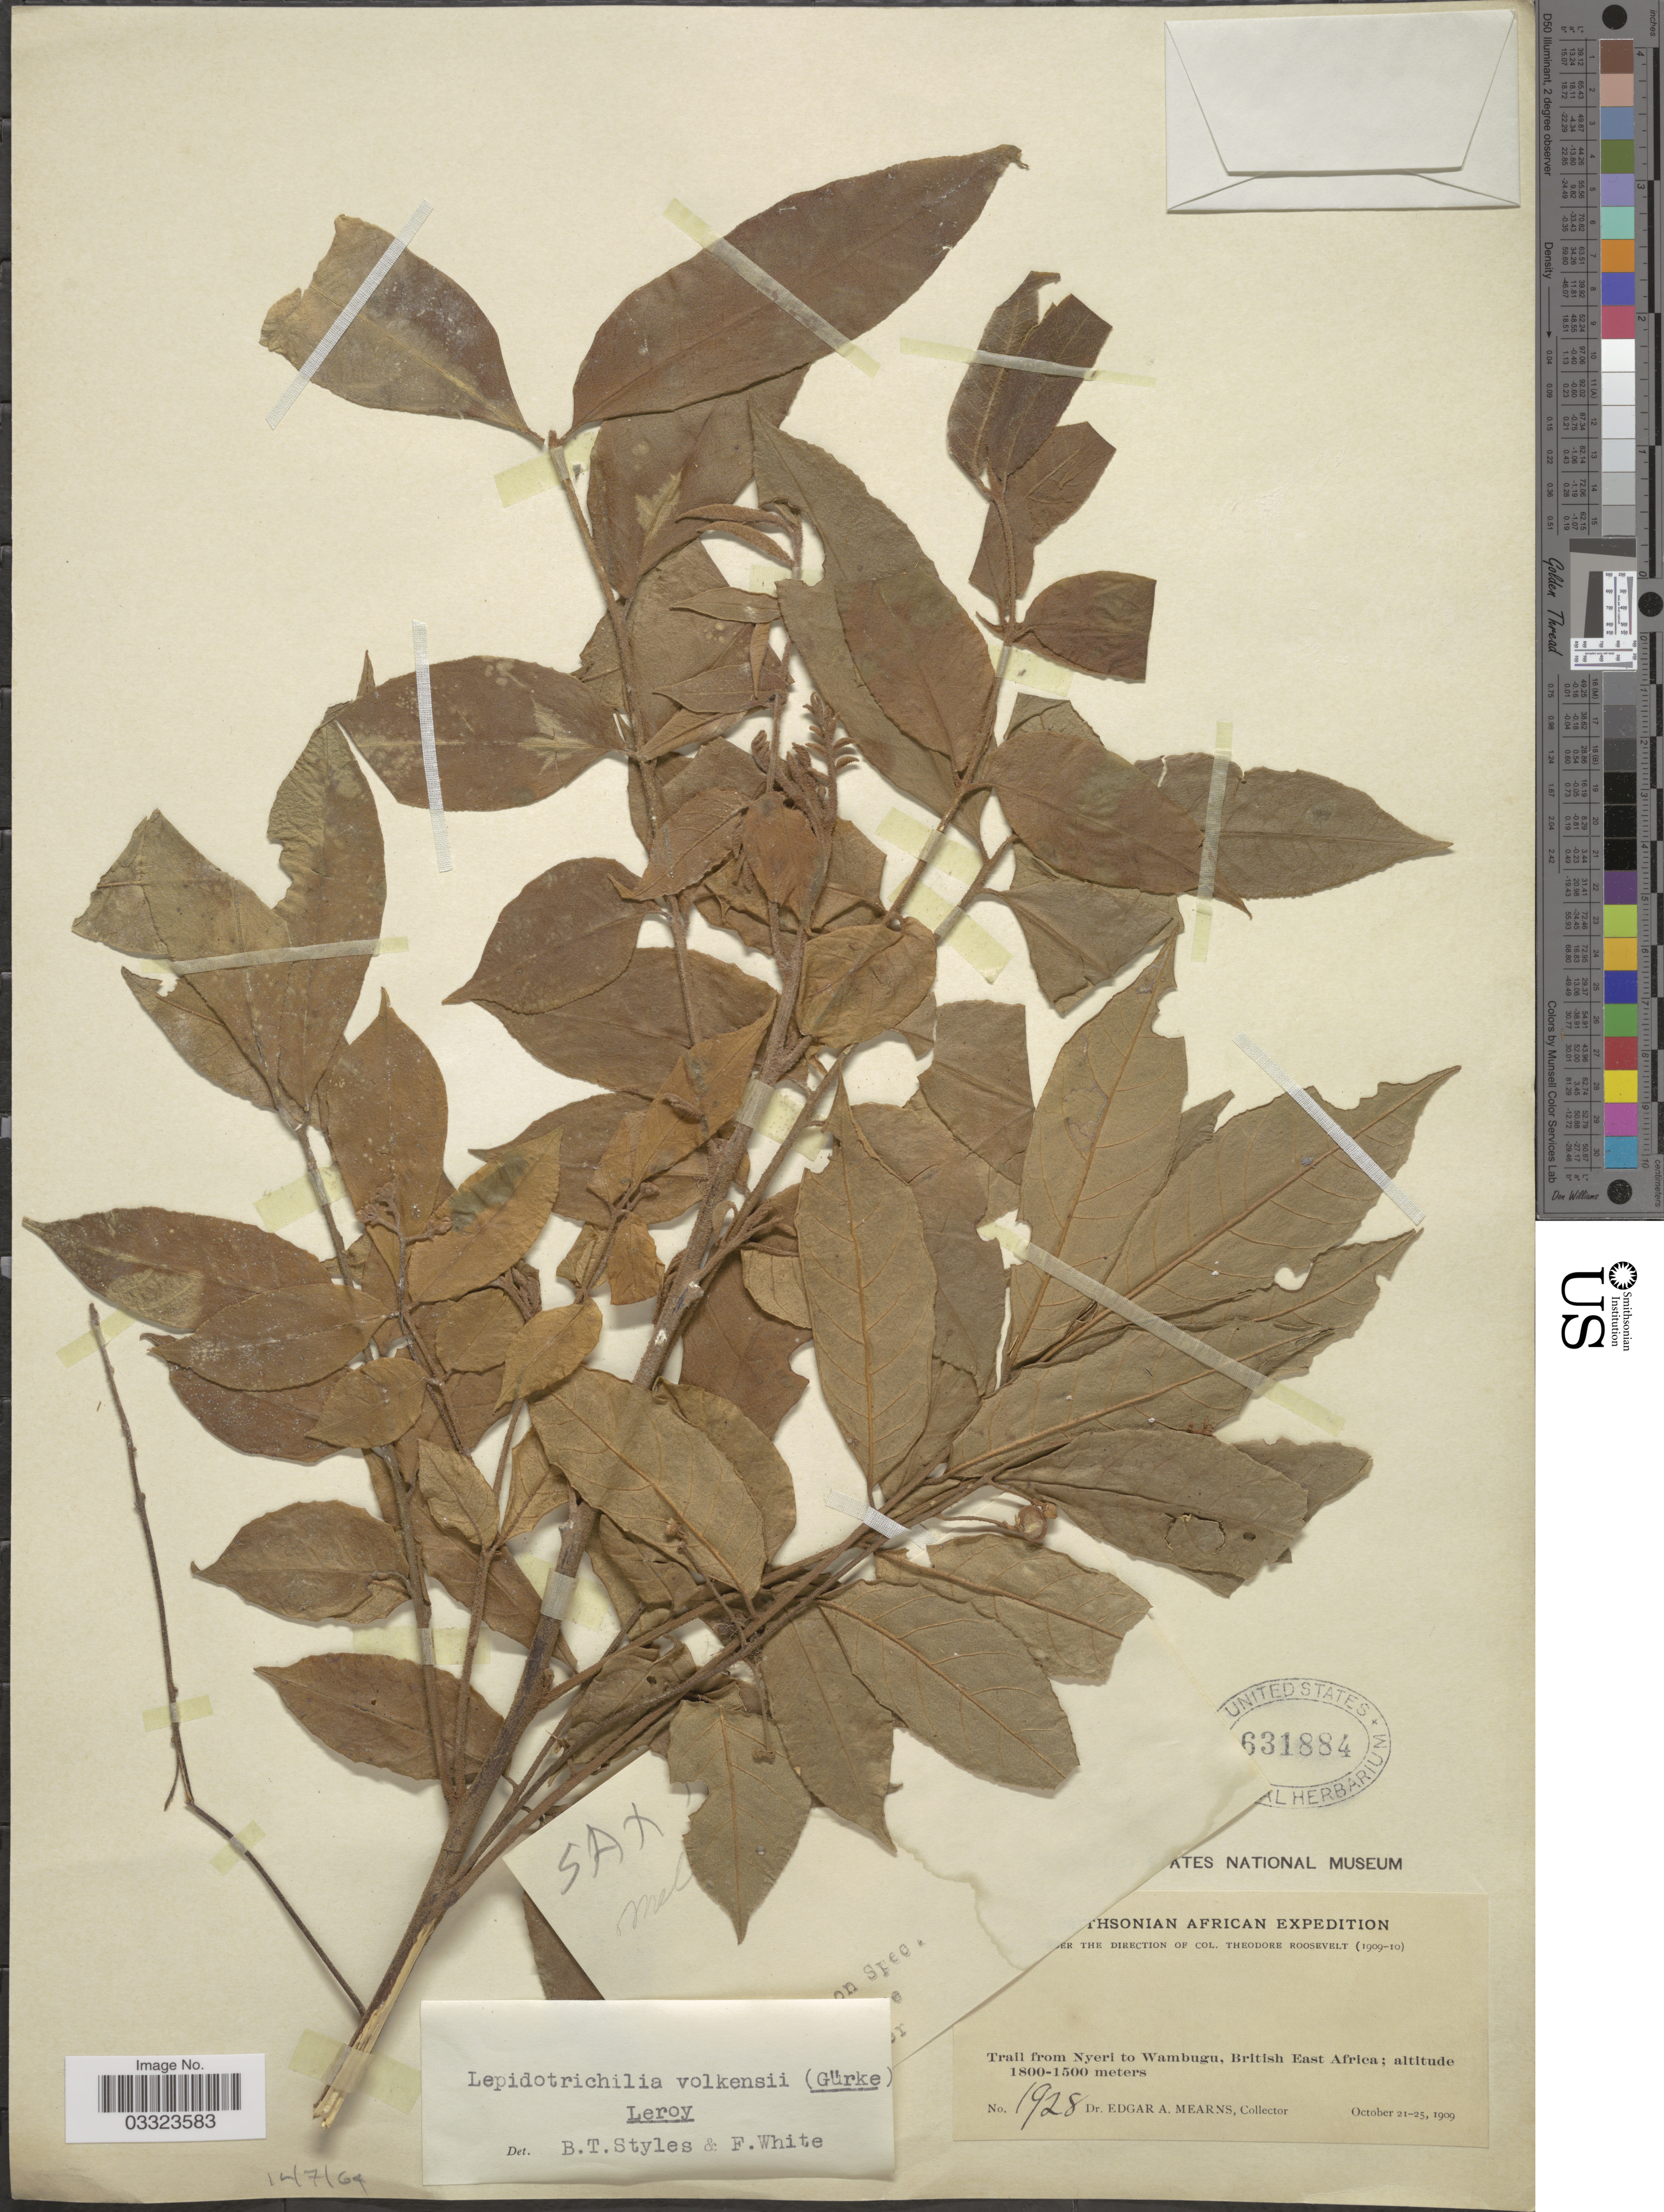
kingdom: Plantae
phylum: Tracheophyta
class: Magnoliopsida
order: Sapindales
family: Meliaceae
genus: Lepidotrichilia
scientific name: Lepidotrichilia volkensii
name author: (Gürke) J.-F. Leroy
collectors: E. A. Mearns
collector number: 1928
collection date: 1909-10-21/1909-10-25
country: Kenya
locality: Trail from Nyeri to Wambugu, British East Africa.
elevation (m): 1500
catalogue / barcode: US 631884